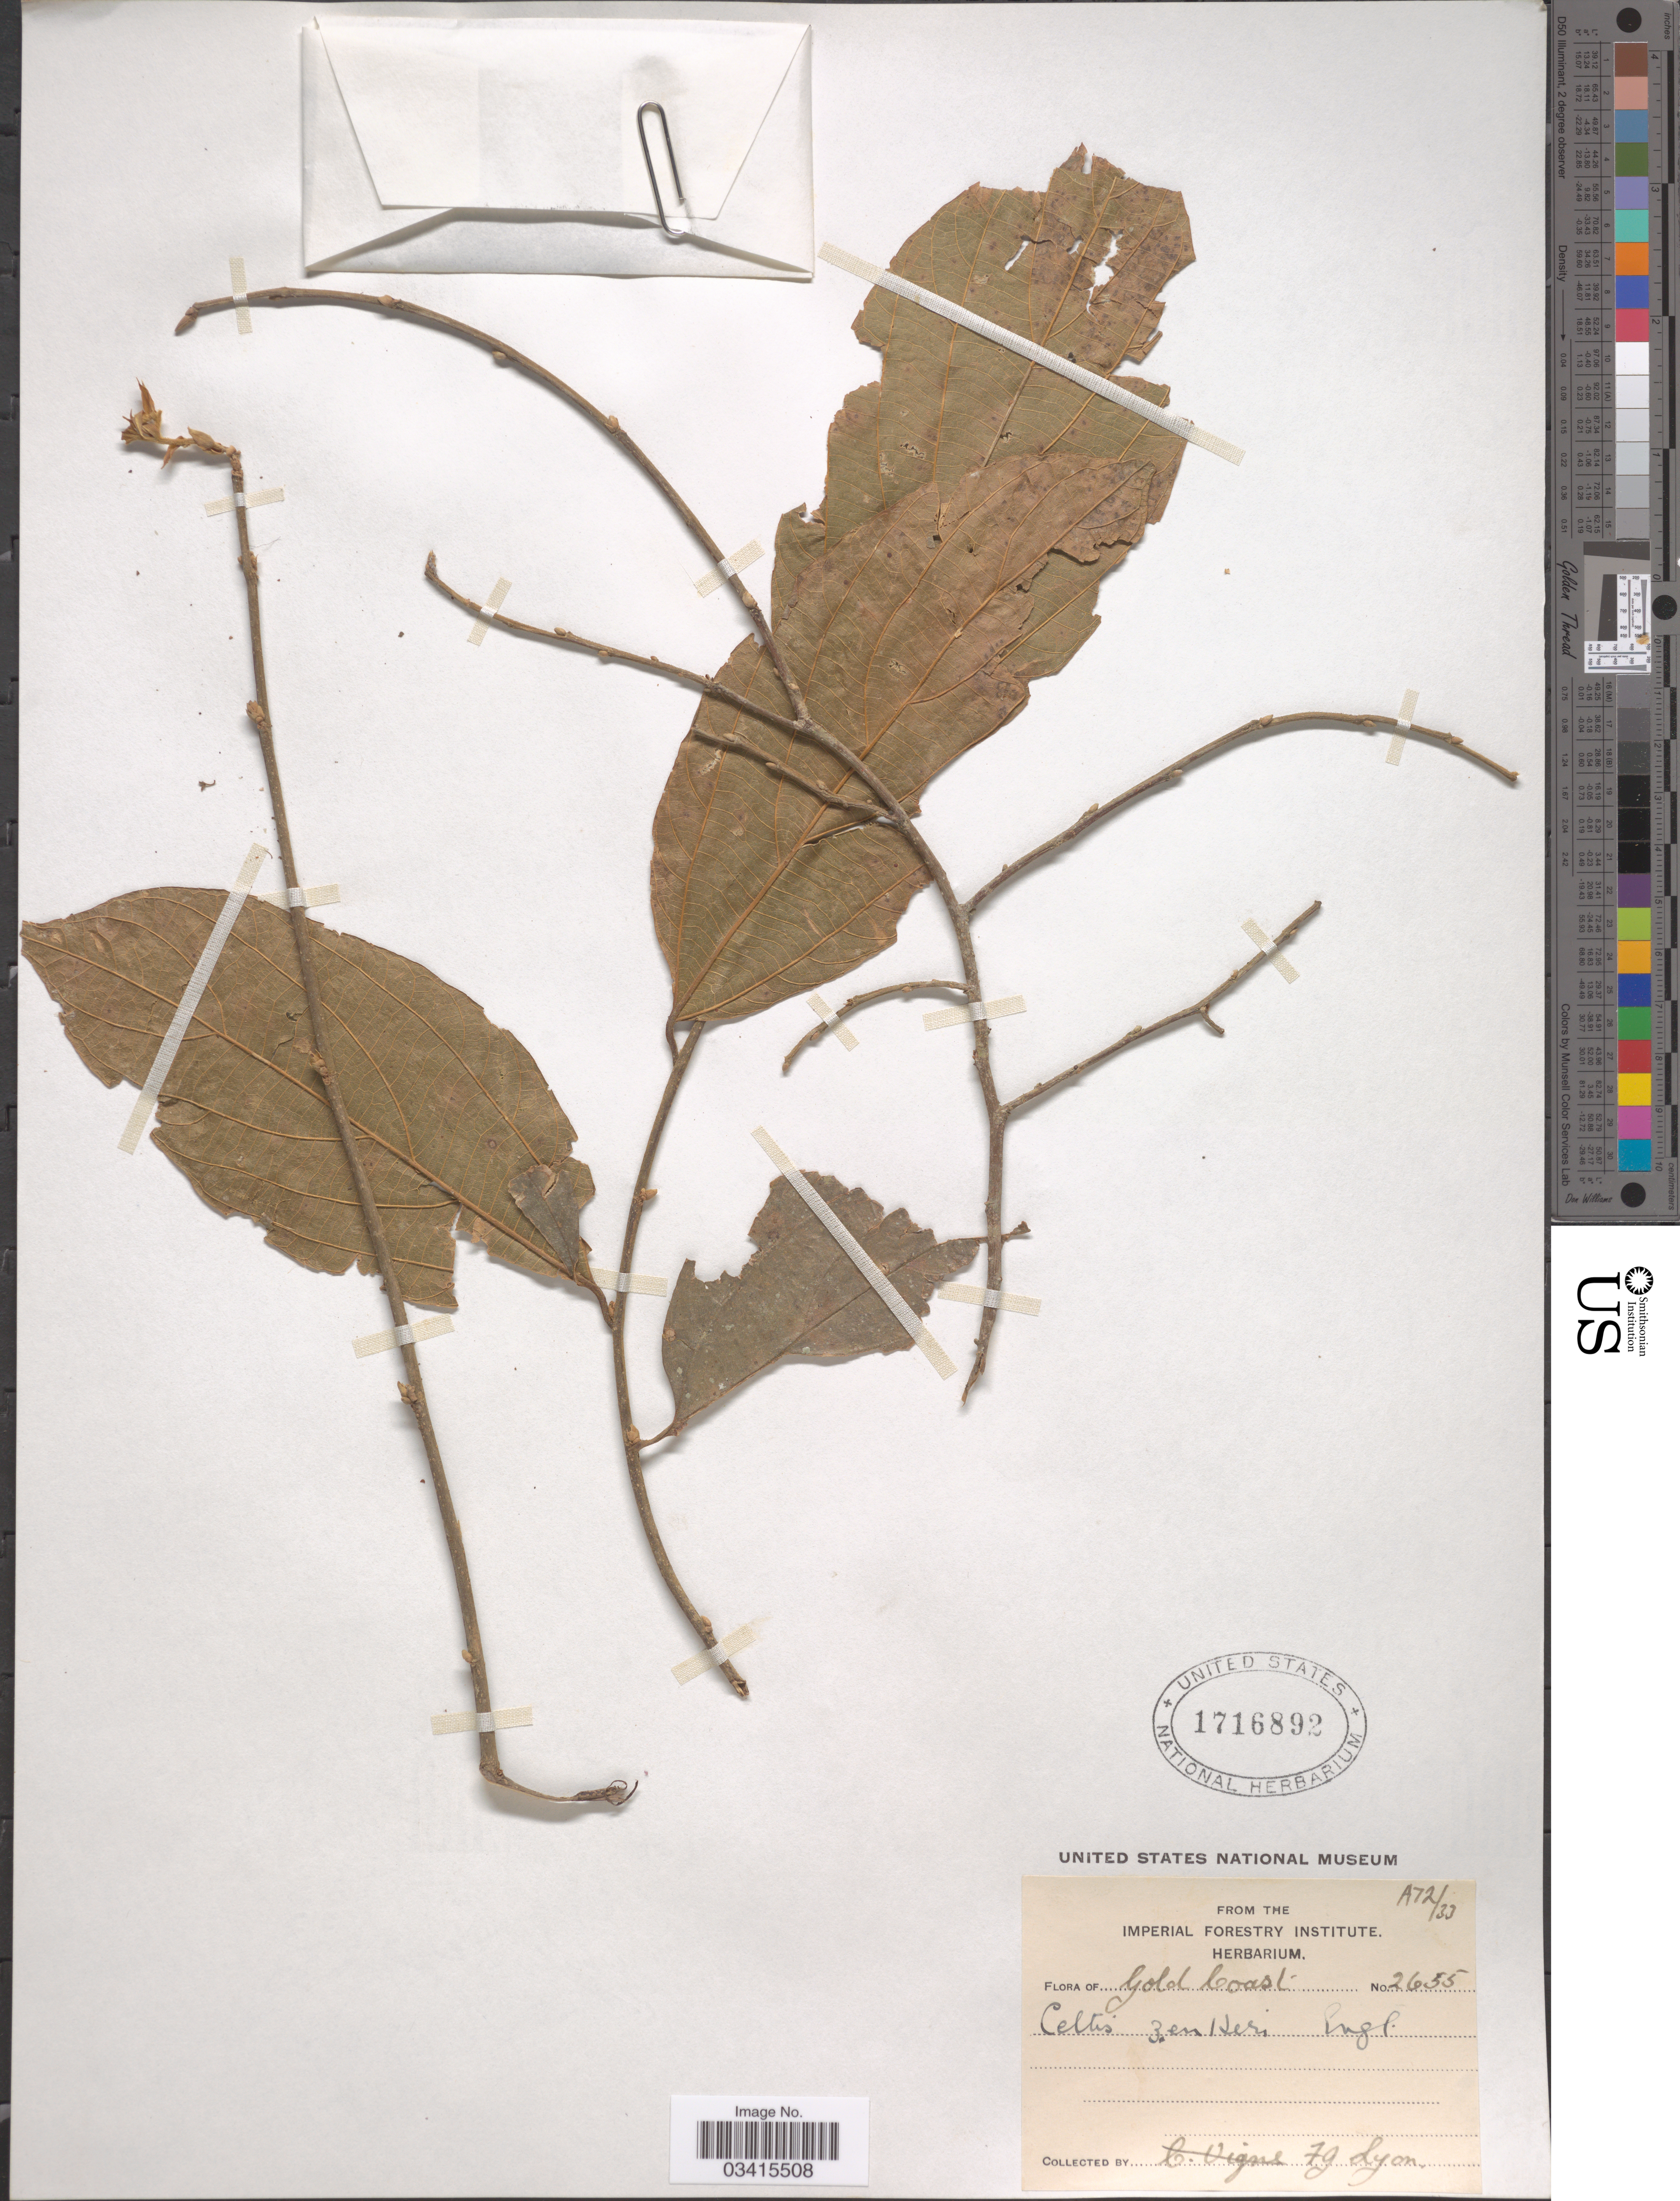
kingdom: Plantae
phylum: Tracheophyta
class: Magnoliopsida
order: Rosales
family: Cannabaceae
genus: Celtis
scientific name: Celtis zenkeri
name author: Engl.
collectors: F. Lyon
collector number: A72/33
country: Ghana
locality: Gold Coast.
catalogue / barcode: US 1716892